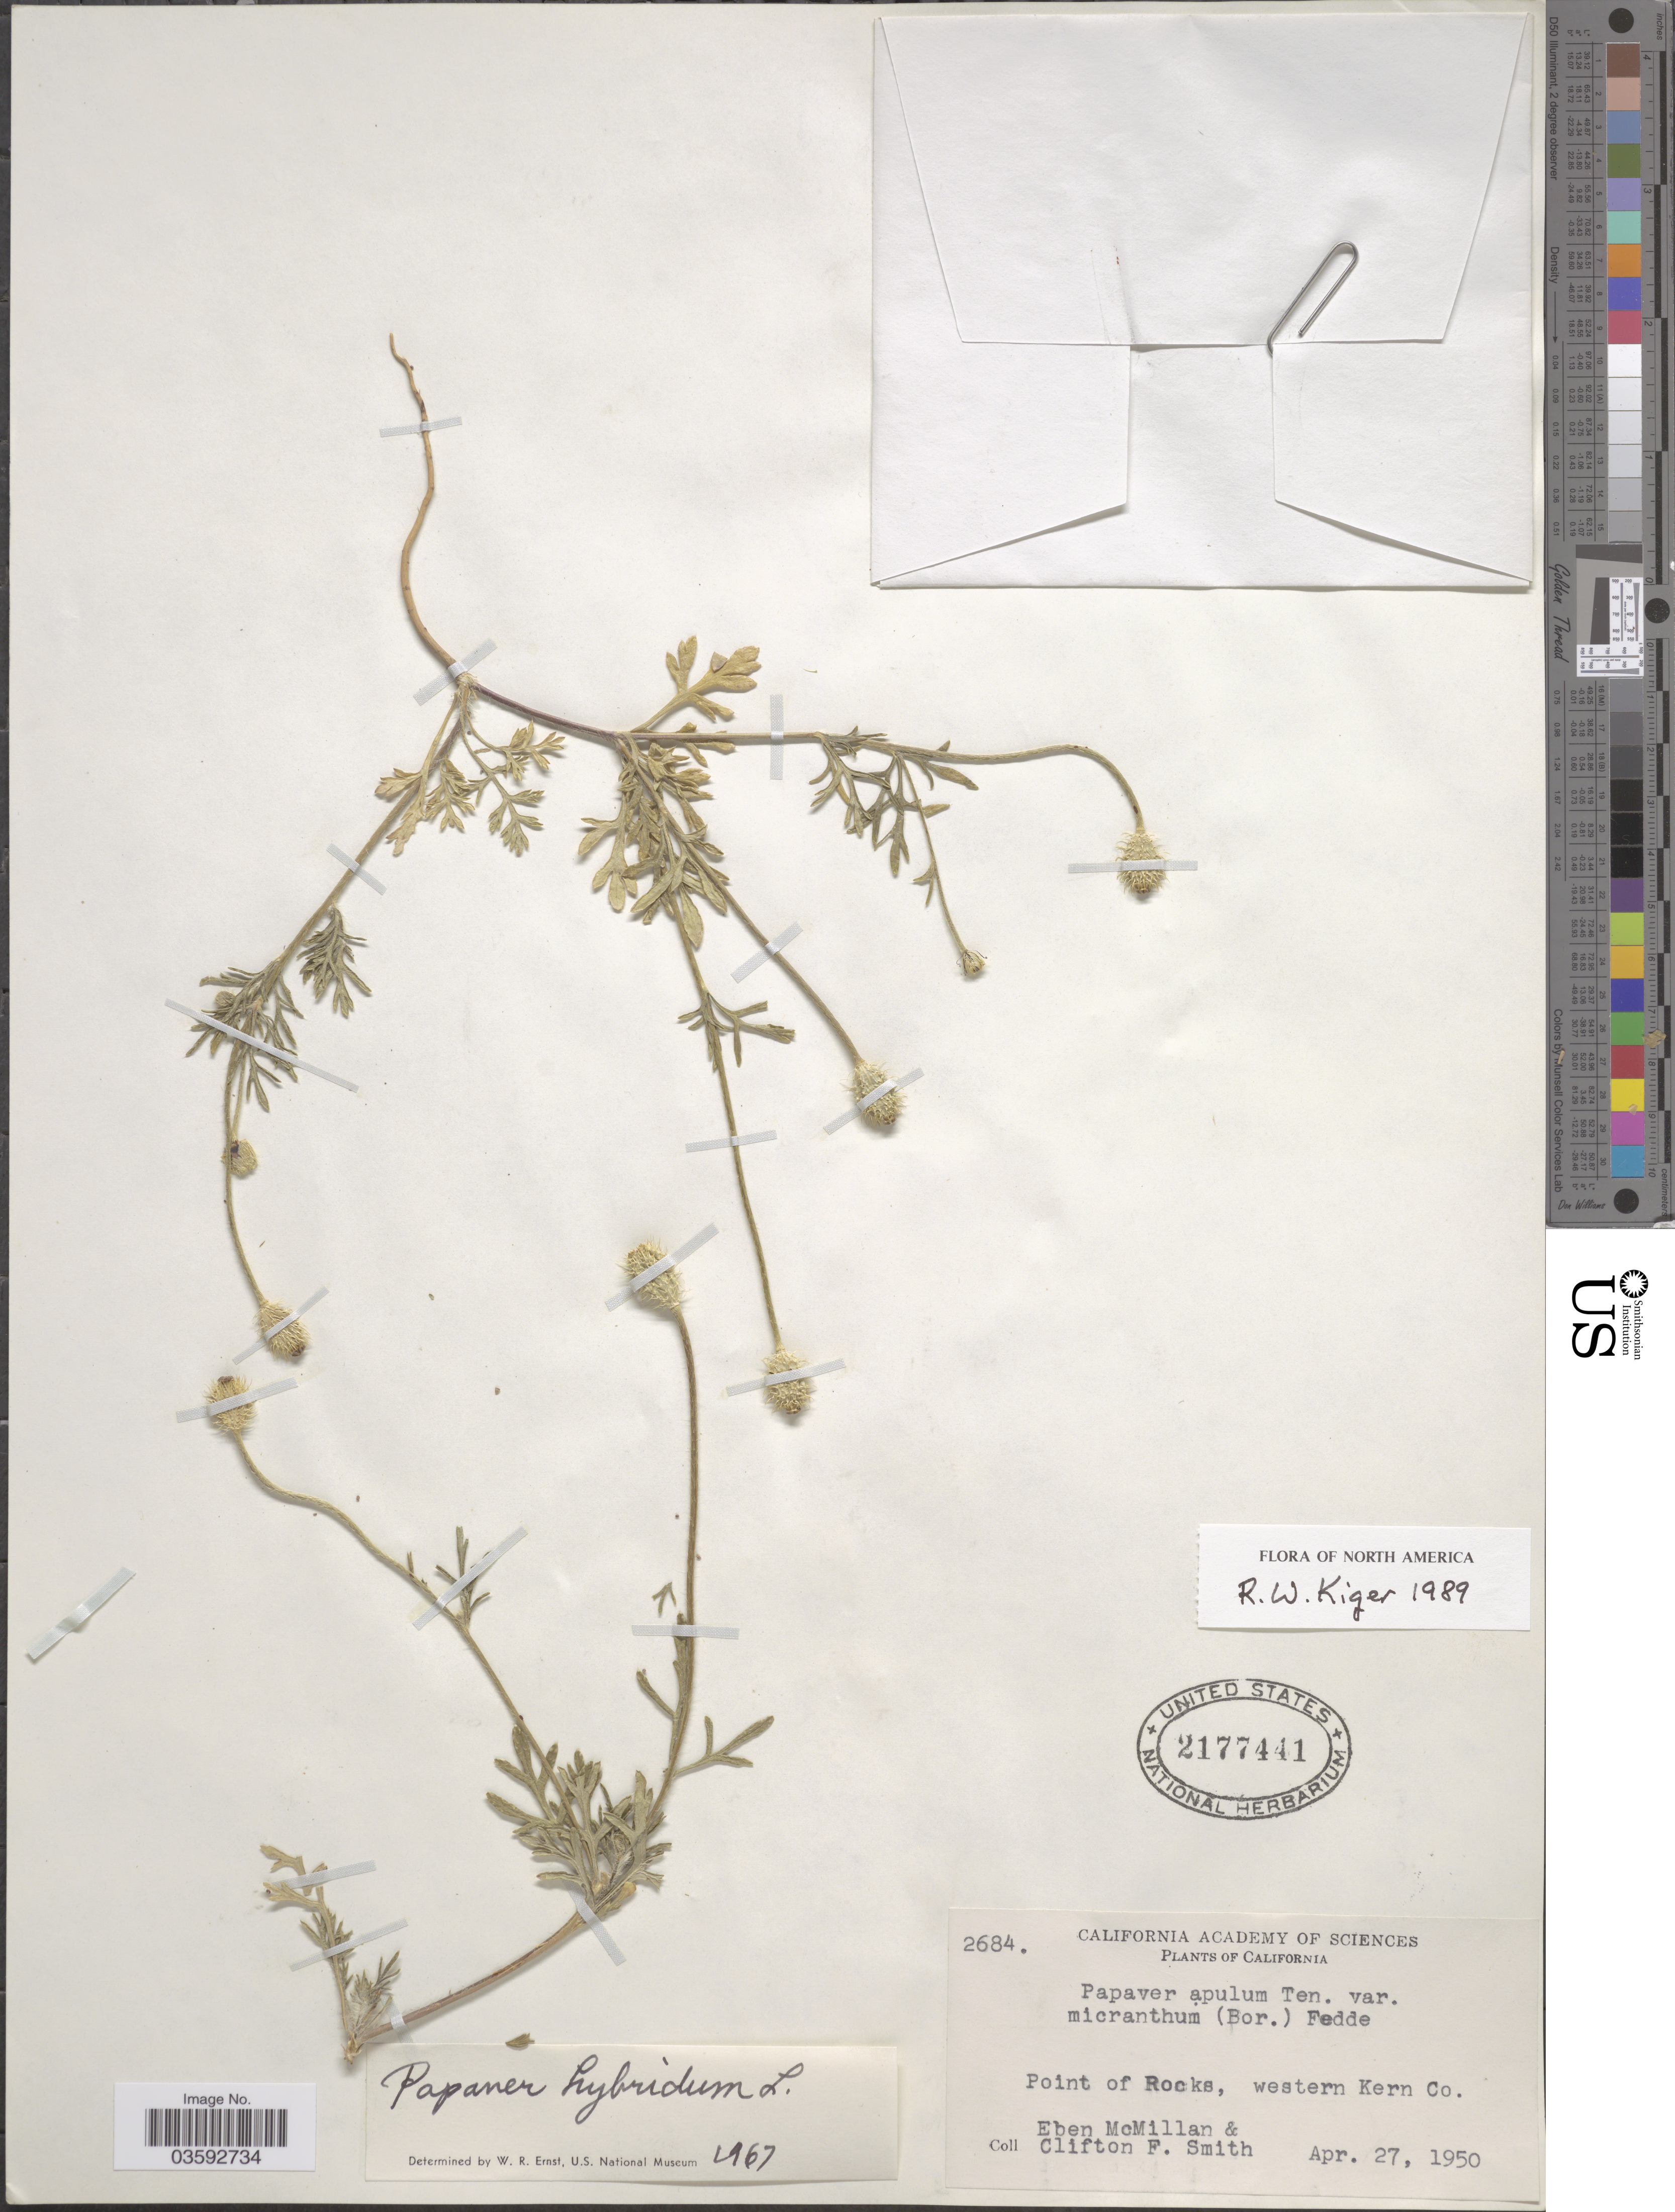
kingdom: Plantae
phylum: Tracheophyta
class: Magnoliopsida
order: Ranunculales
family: Papaveraceae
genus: Papaver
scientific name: Papaver hybridum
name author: L.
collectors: E. McMillan & C. F. Smith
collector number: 2684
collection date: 1950-04-27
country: United States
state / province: California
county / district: Kern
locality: Point of Rocks, western Kern Co.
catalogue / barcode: US 2177441